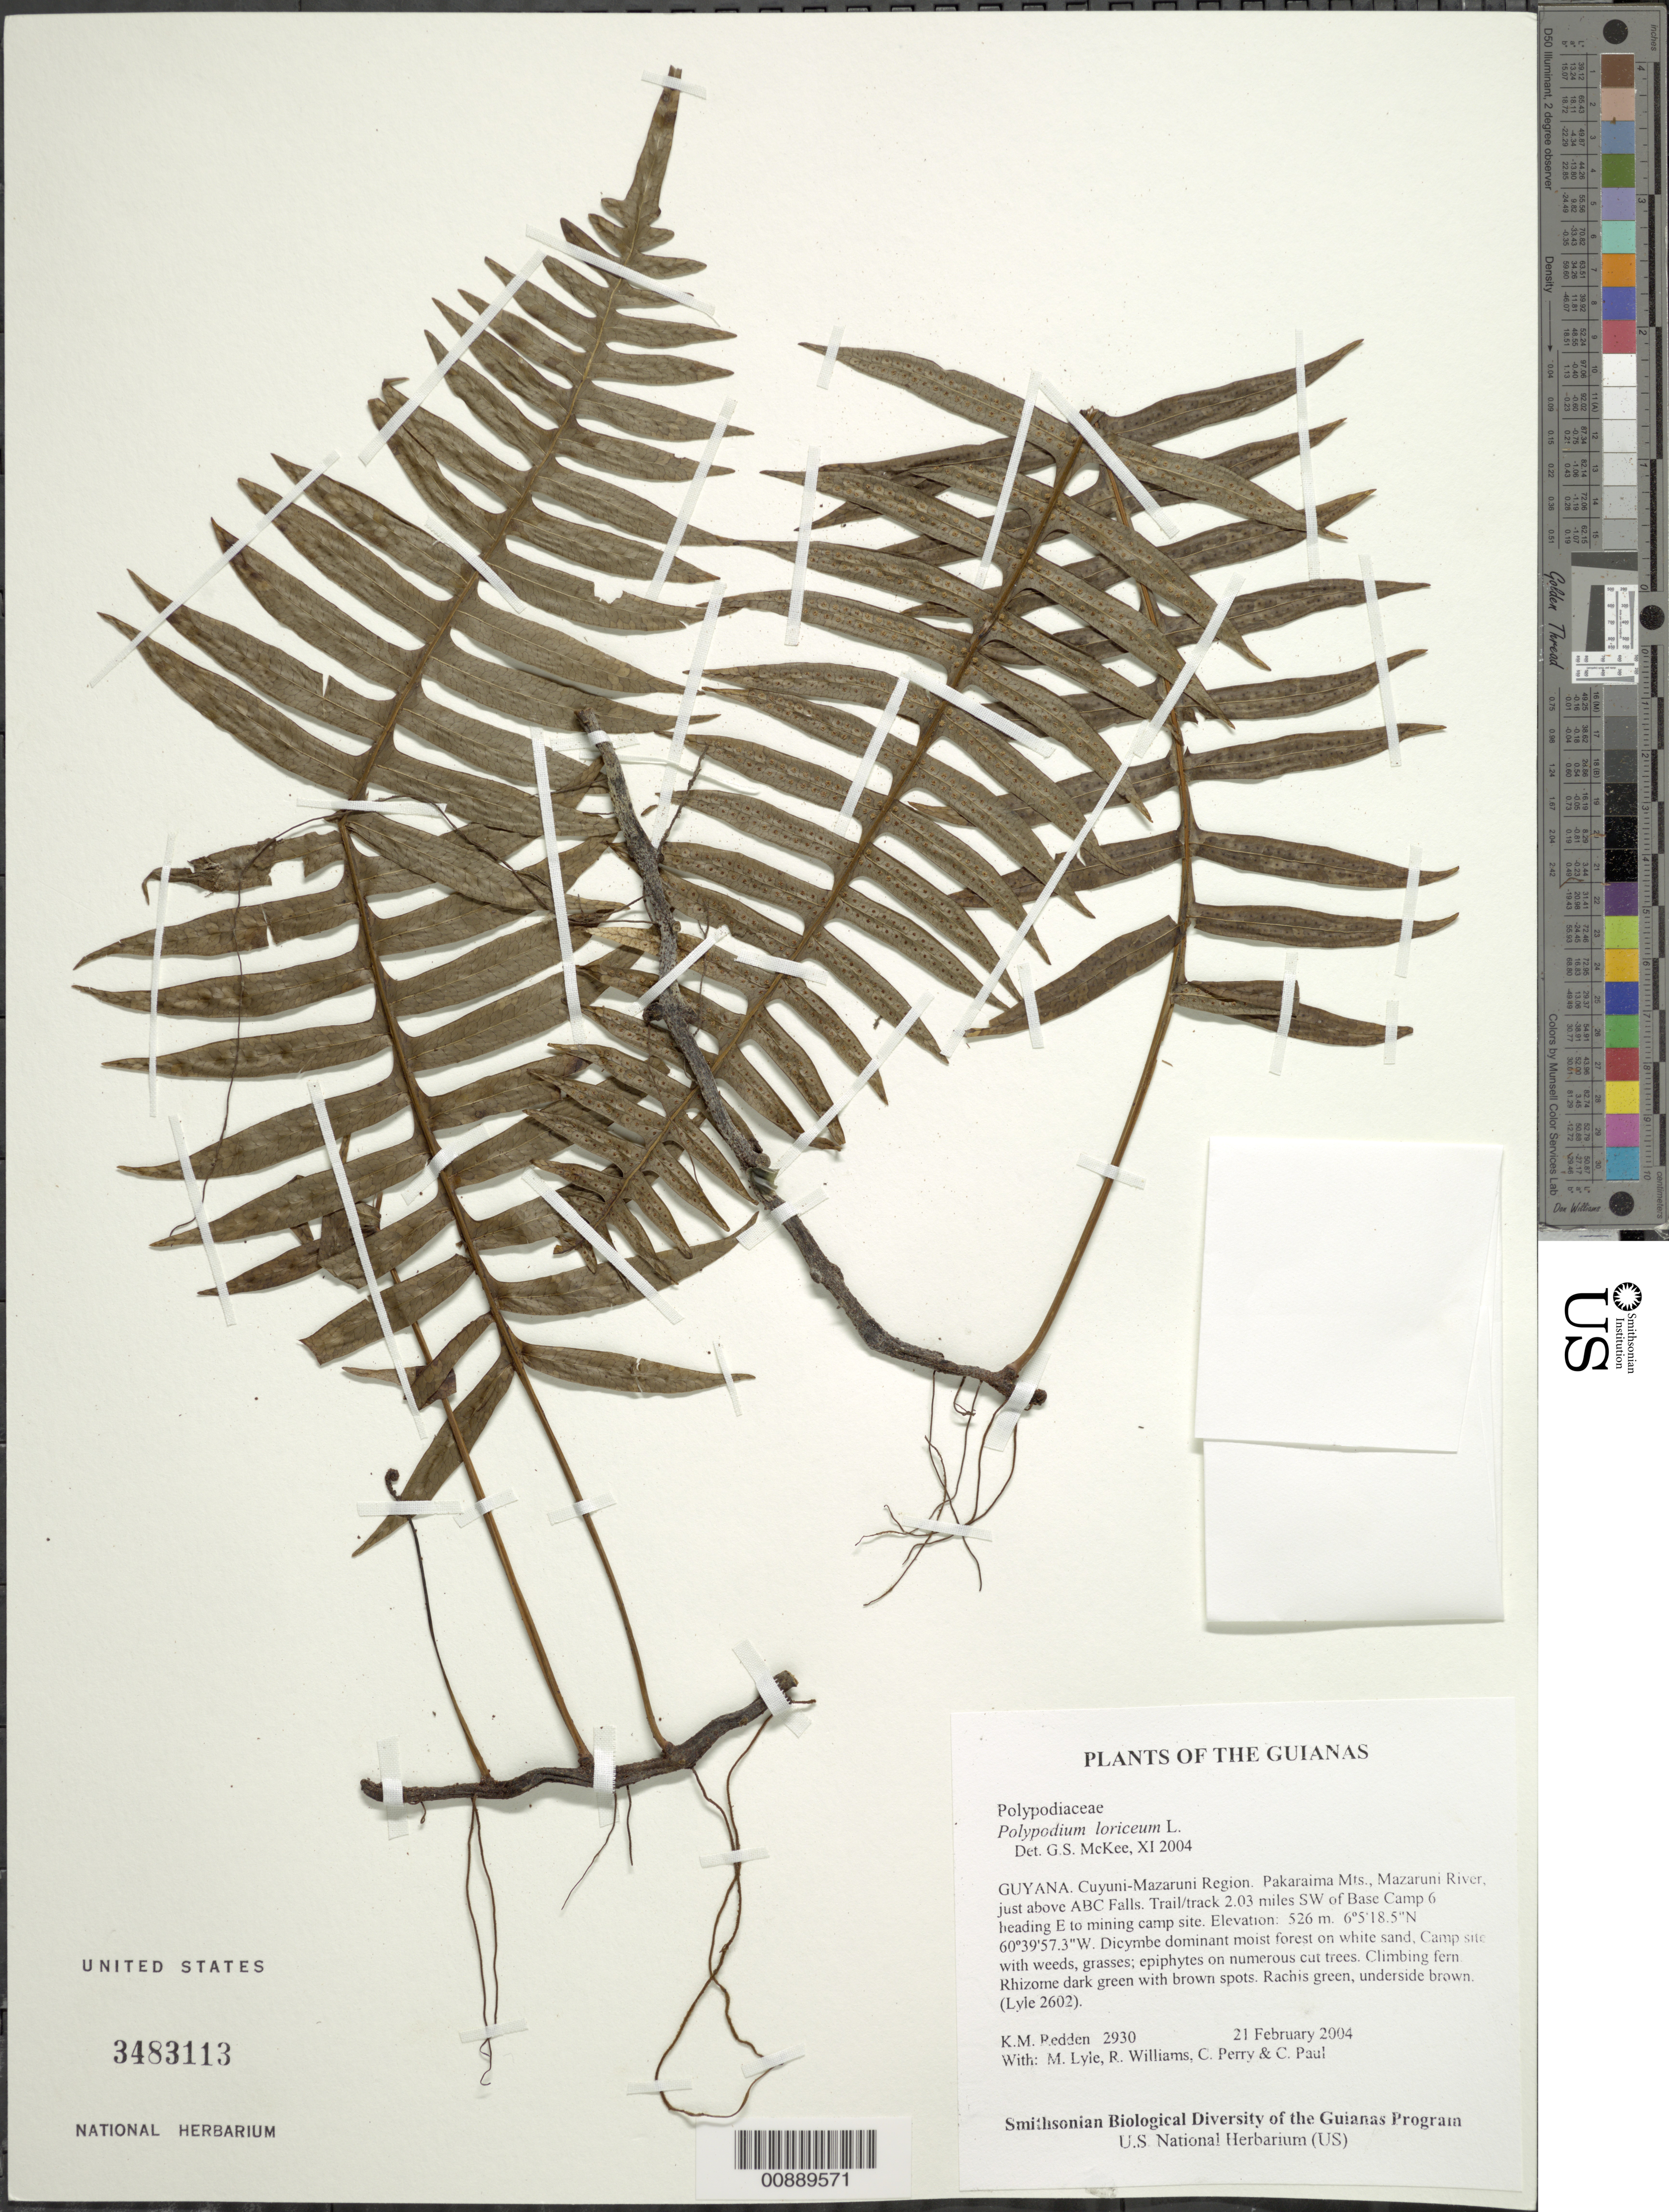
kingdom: Plantae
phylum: Tracheophyta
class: Polypodiopsida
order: Polypodiales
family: Polypodiaceae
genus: Serpocaulon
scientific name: Serpocaulon loriceum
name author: (L.) A.R. Sm.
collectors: K. M. Redden, M. Lyle, R. Williams, C. Perry & C. Paul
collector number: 2930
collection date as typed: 21 February 2004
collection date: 2004-02-21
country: Guyana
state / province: Cuyuni-Mazaruni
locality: Pakaraima Mts., Mazaruni River, just above ABC Falls. Trail/track 2.03 miles SW of Base Camp 6 heading E to mining camp site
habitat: Dicymbe dominant moist forest on white sand. Camp site with weeds, grasses; epiphytes on numerous cut trees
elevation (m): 526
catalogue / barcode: US 3483113